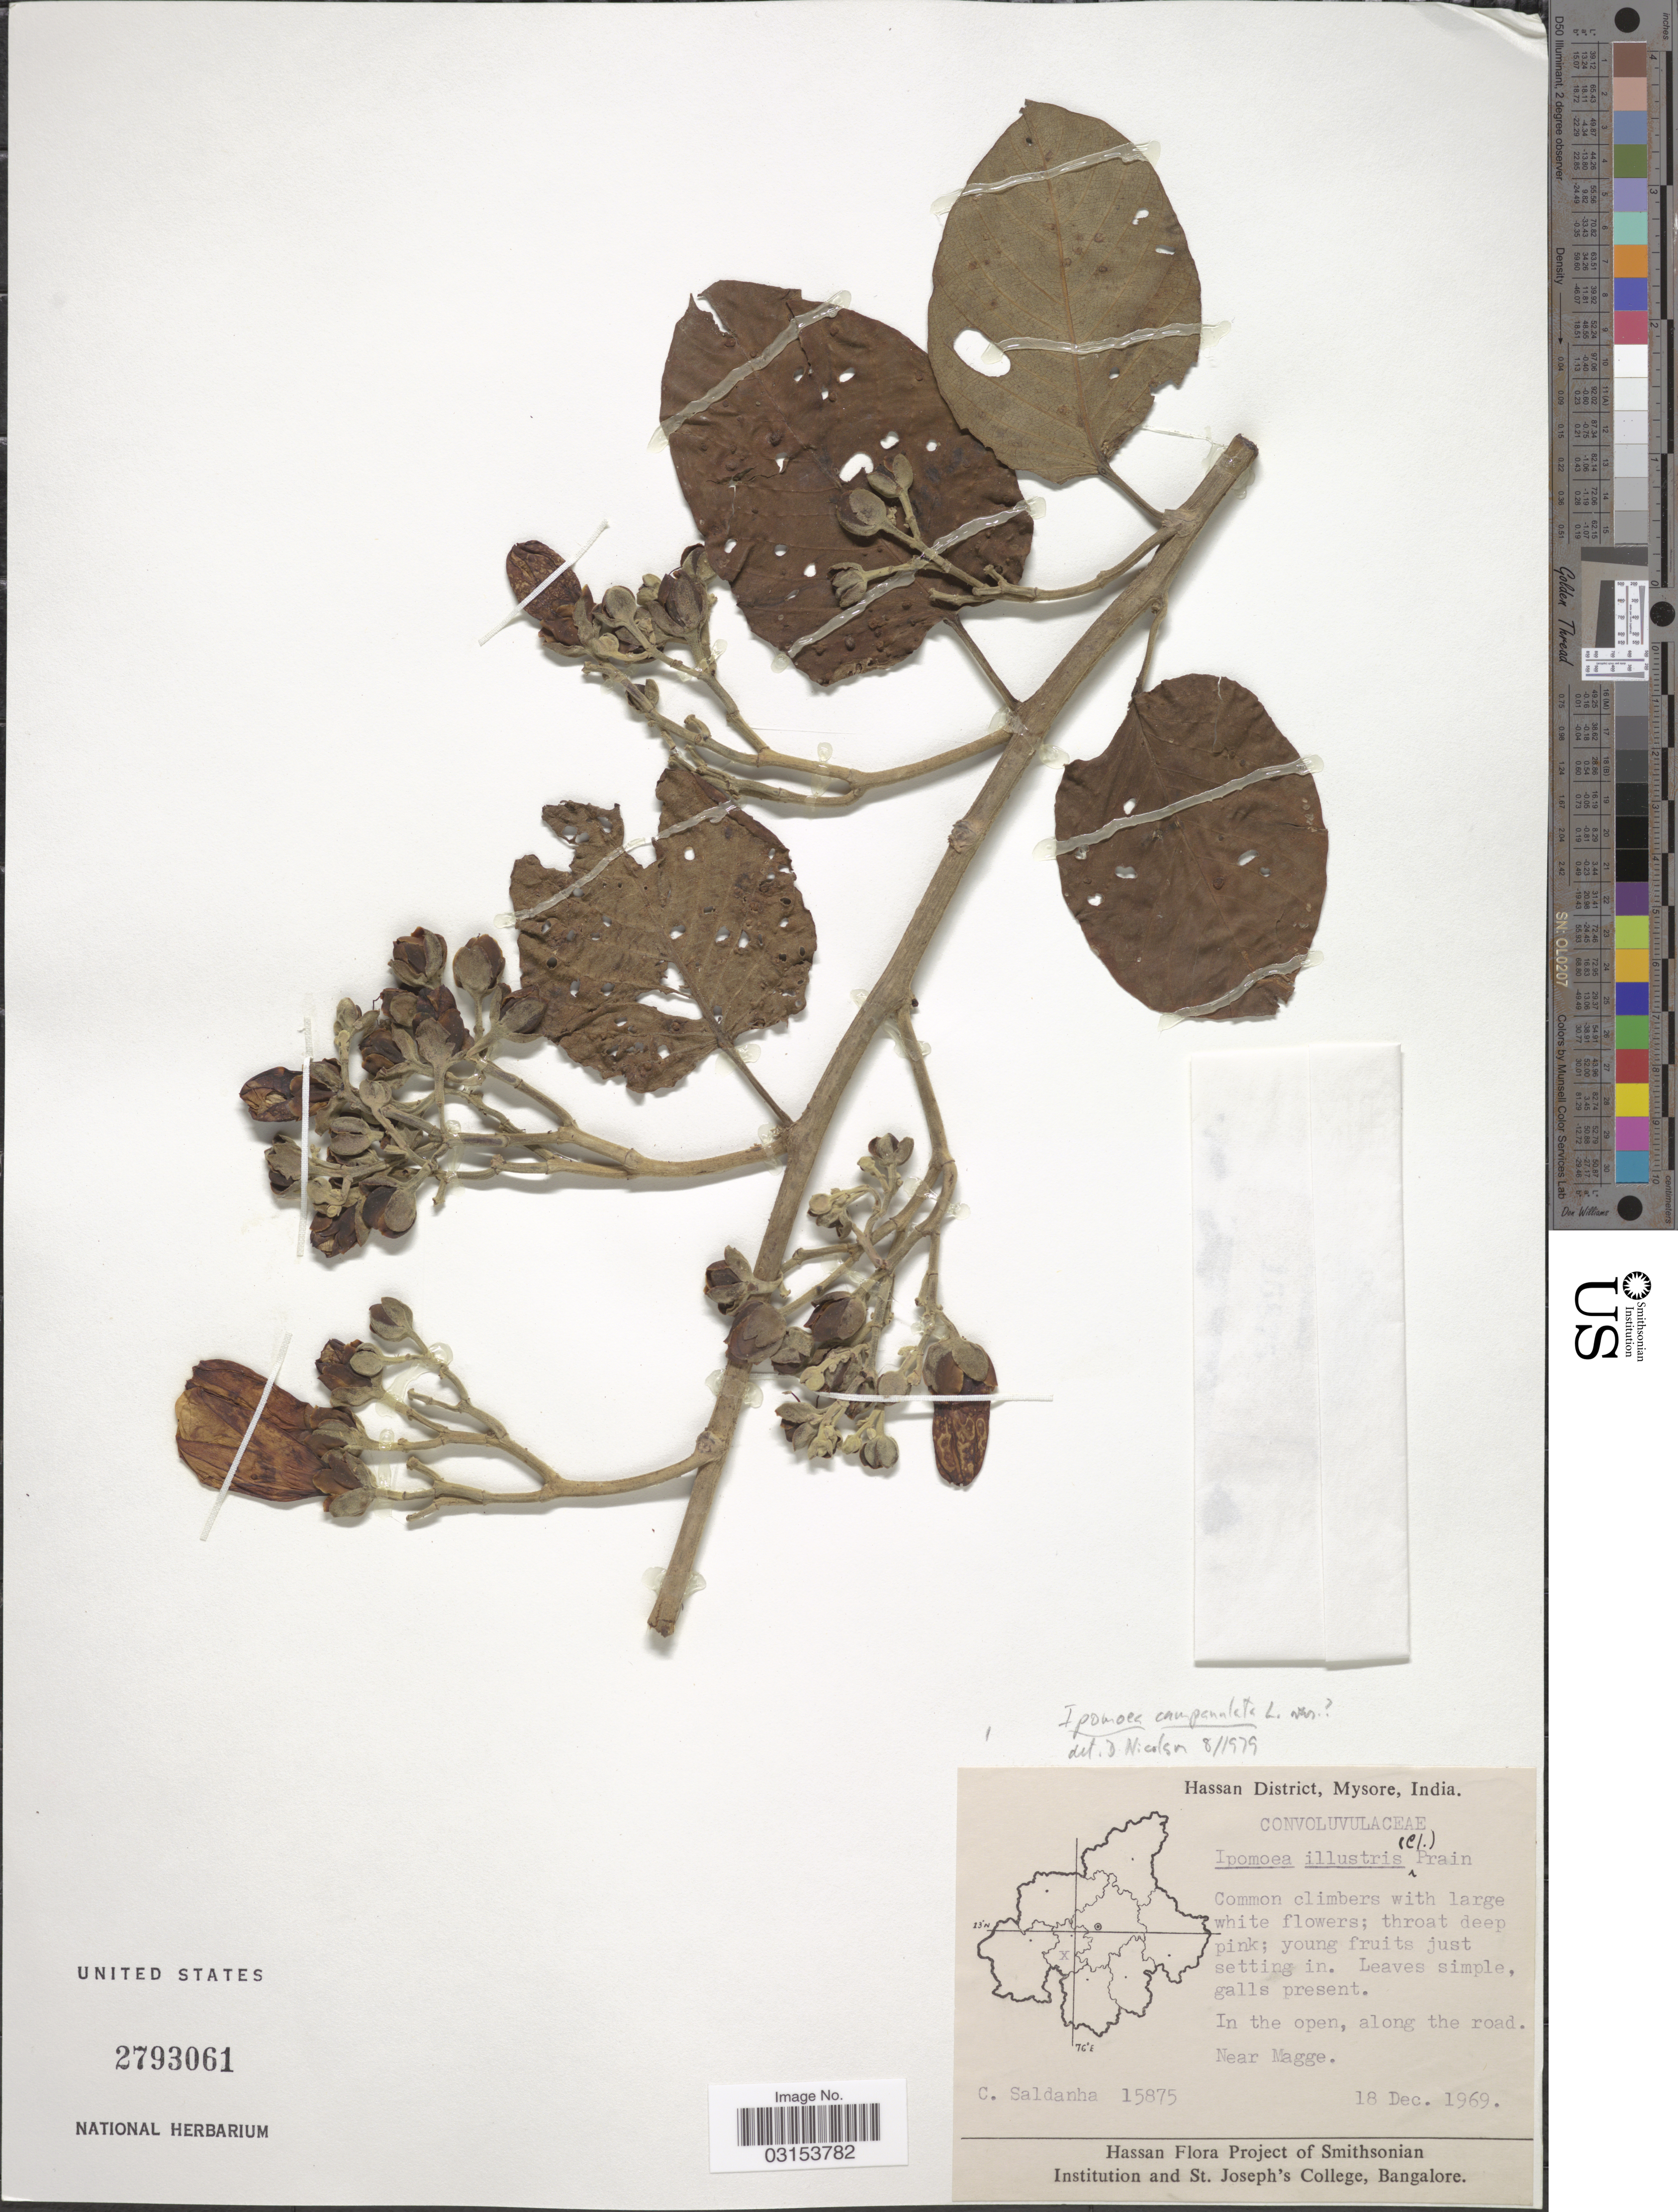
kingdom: Plantae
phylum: Tracheophyta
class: Magnoliopsida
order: Solanales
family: Convolvulaceae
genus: Ipomoea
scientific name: Ipomoea campanulata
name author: L.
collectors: C. Saldanha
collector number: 15875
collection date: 1969-12-18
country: India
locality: Hassan District, Mysore. In the open, along the road. Near Magge.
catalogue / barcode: US 2793061